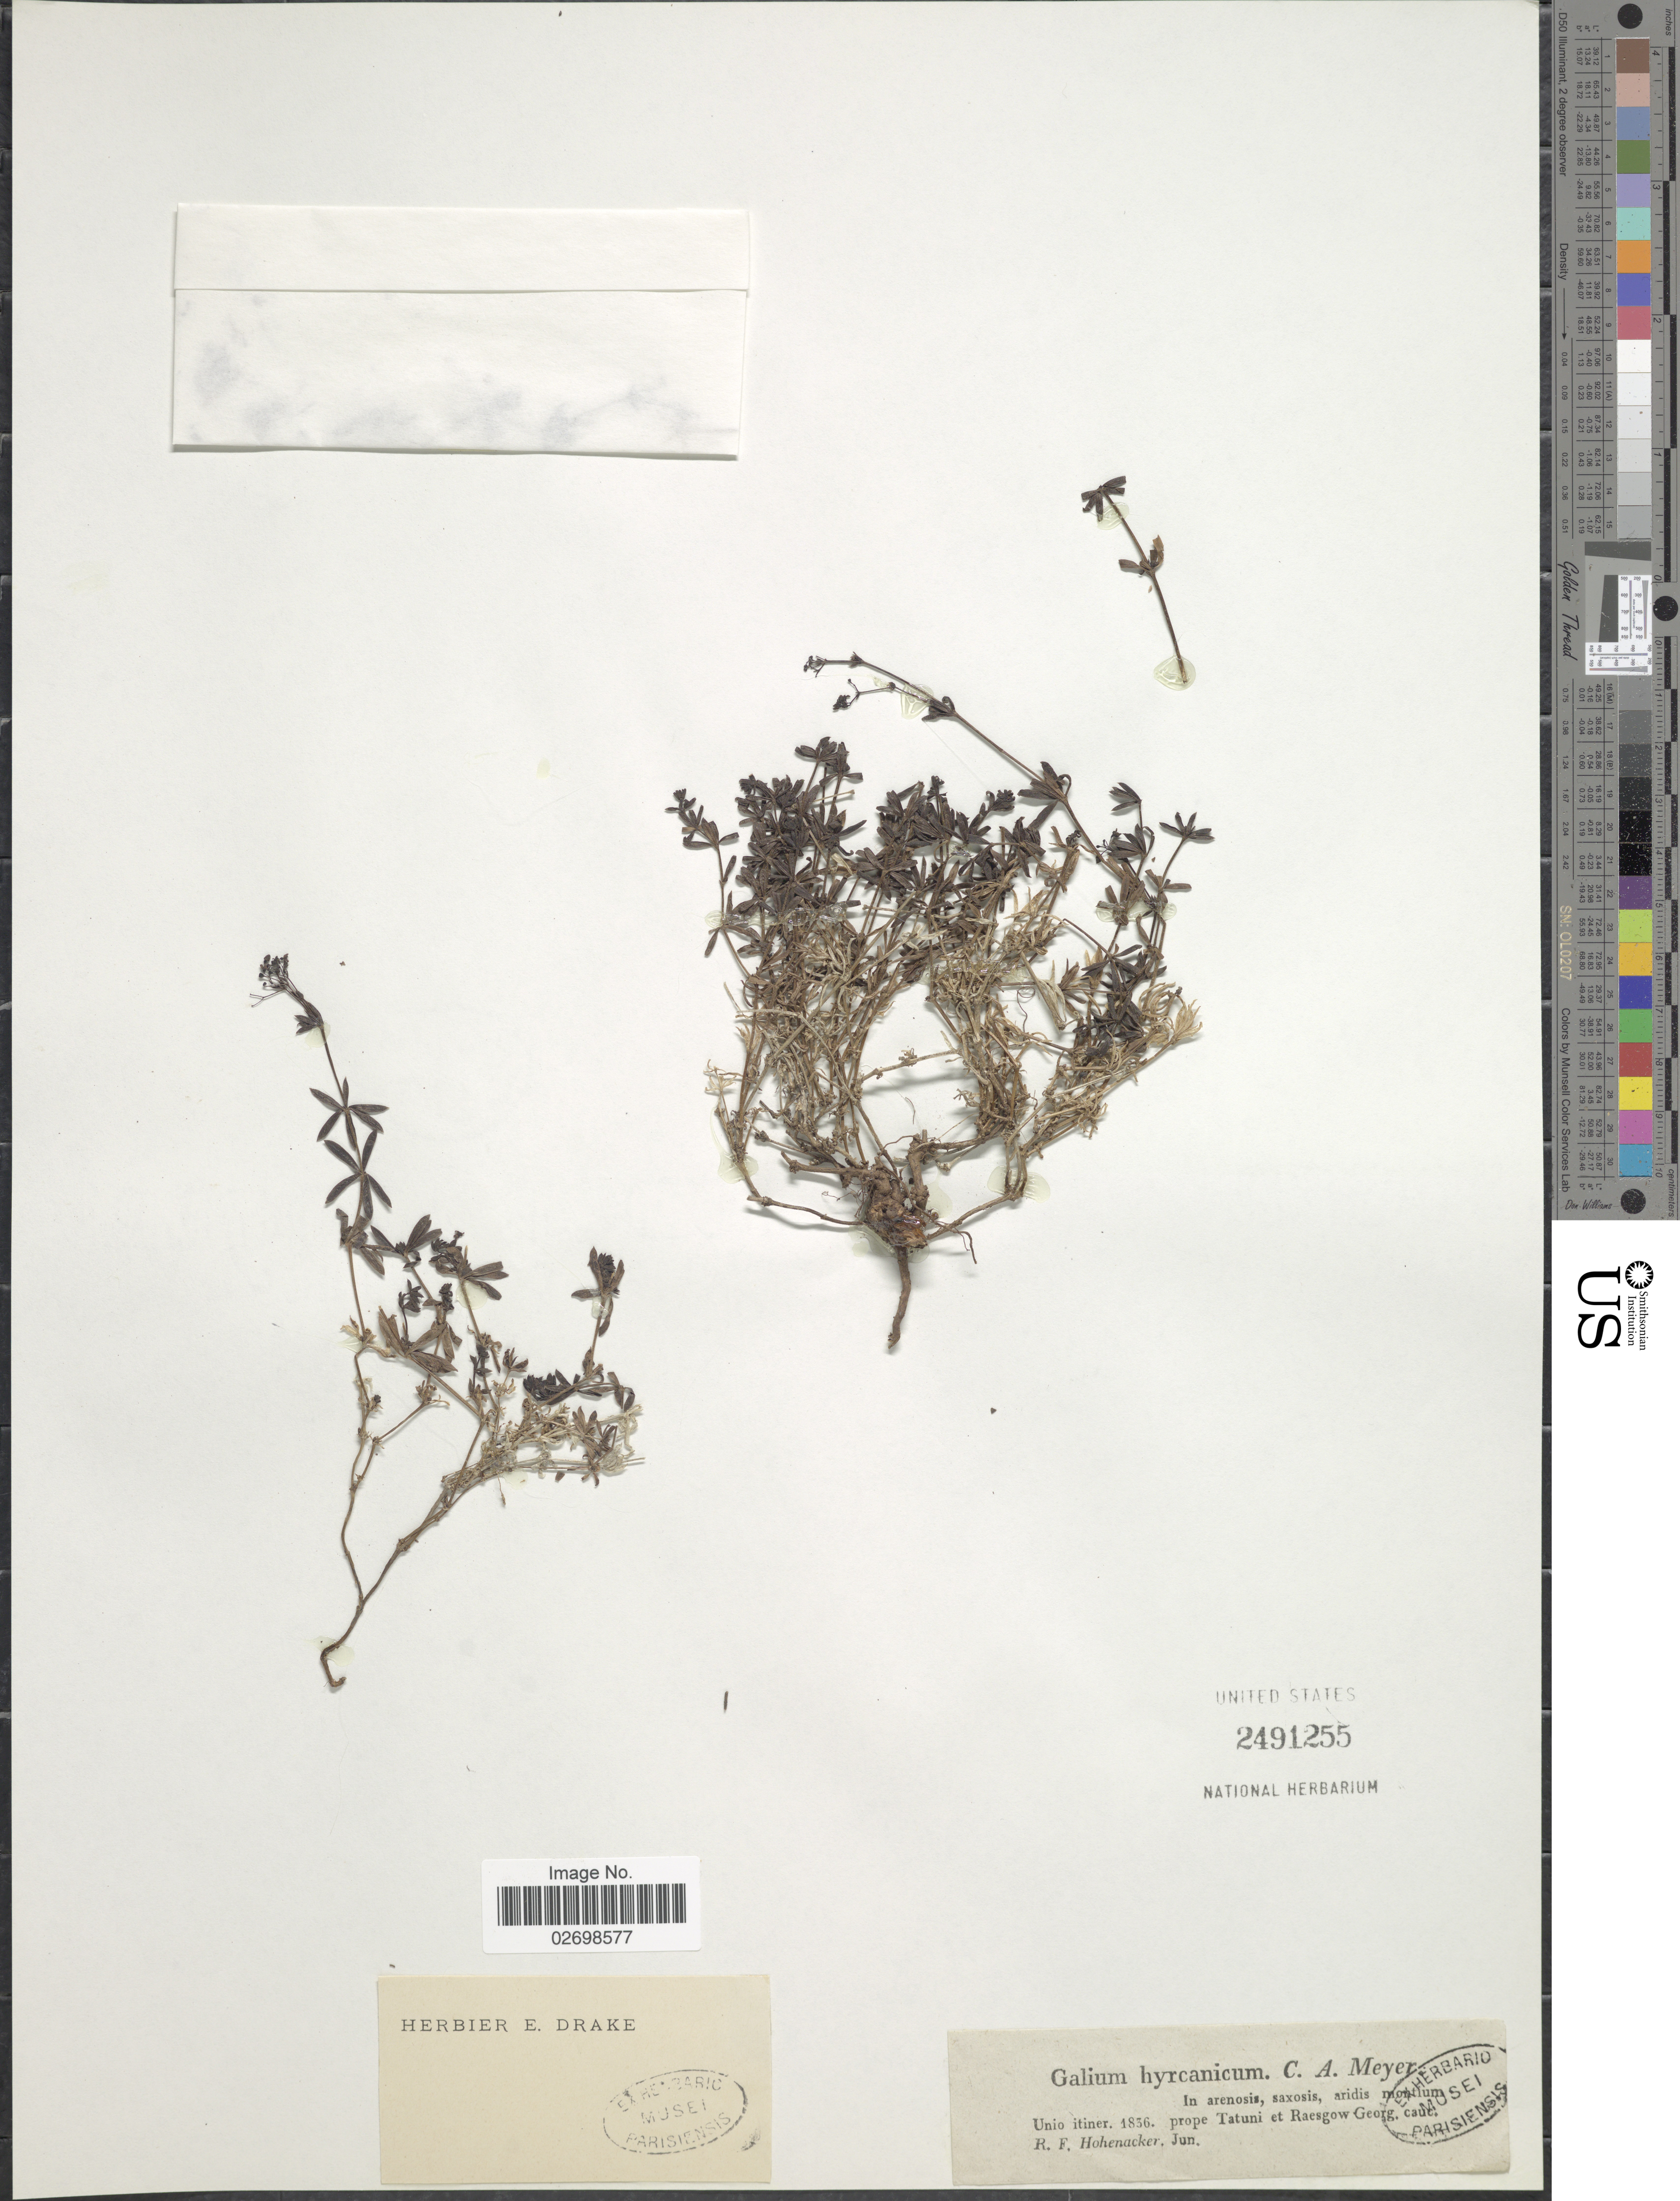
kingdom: Plantae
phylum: Tracheophyta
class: Magnoliopsida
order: Gentianales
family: Rubiaceae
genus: Galium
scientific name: Galium hyrcanicum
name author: C.A. Mey.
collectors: R. F. Hohenacker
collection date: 1836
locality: In arenosis, saxosis, aridis montium Unio itiner, prope Tatuni et Raesgow Georg, caut.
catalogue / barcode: US 2491255